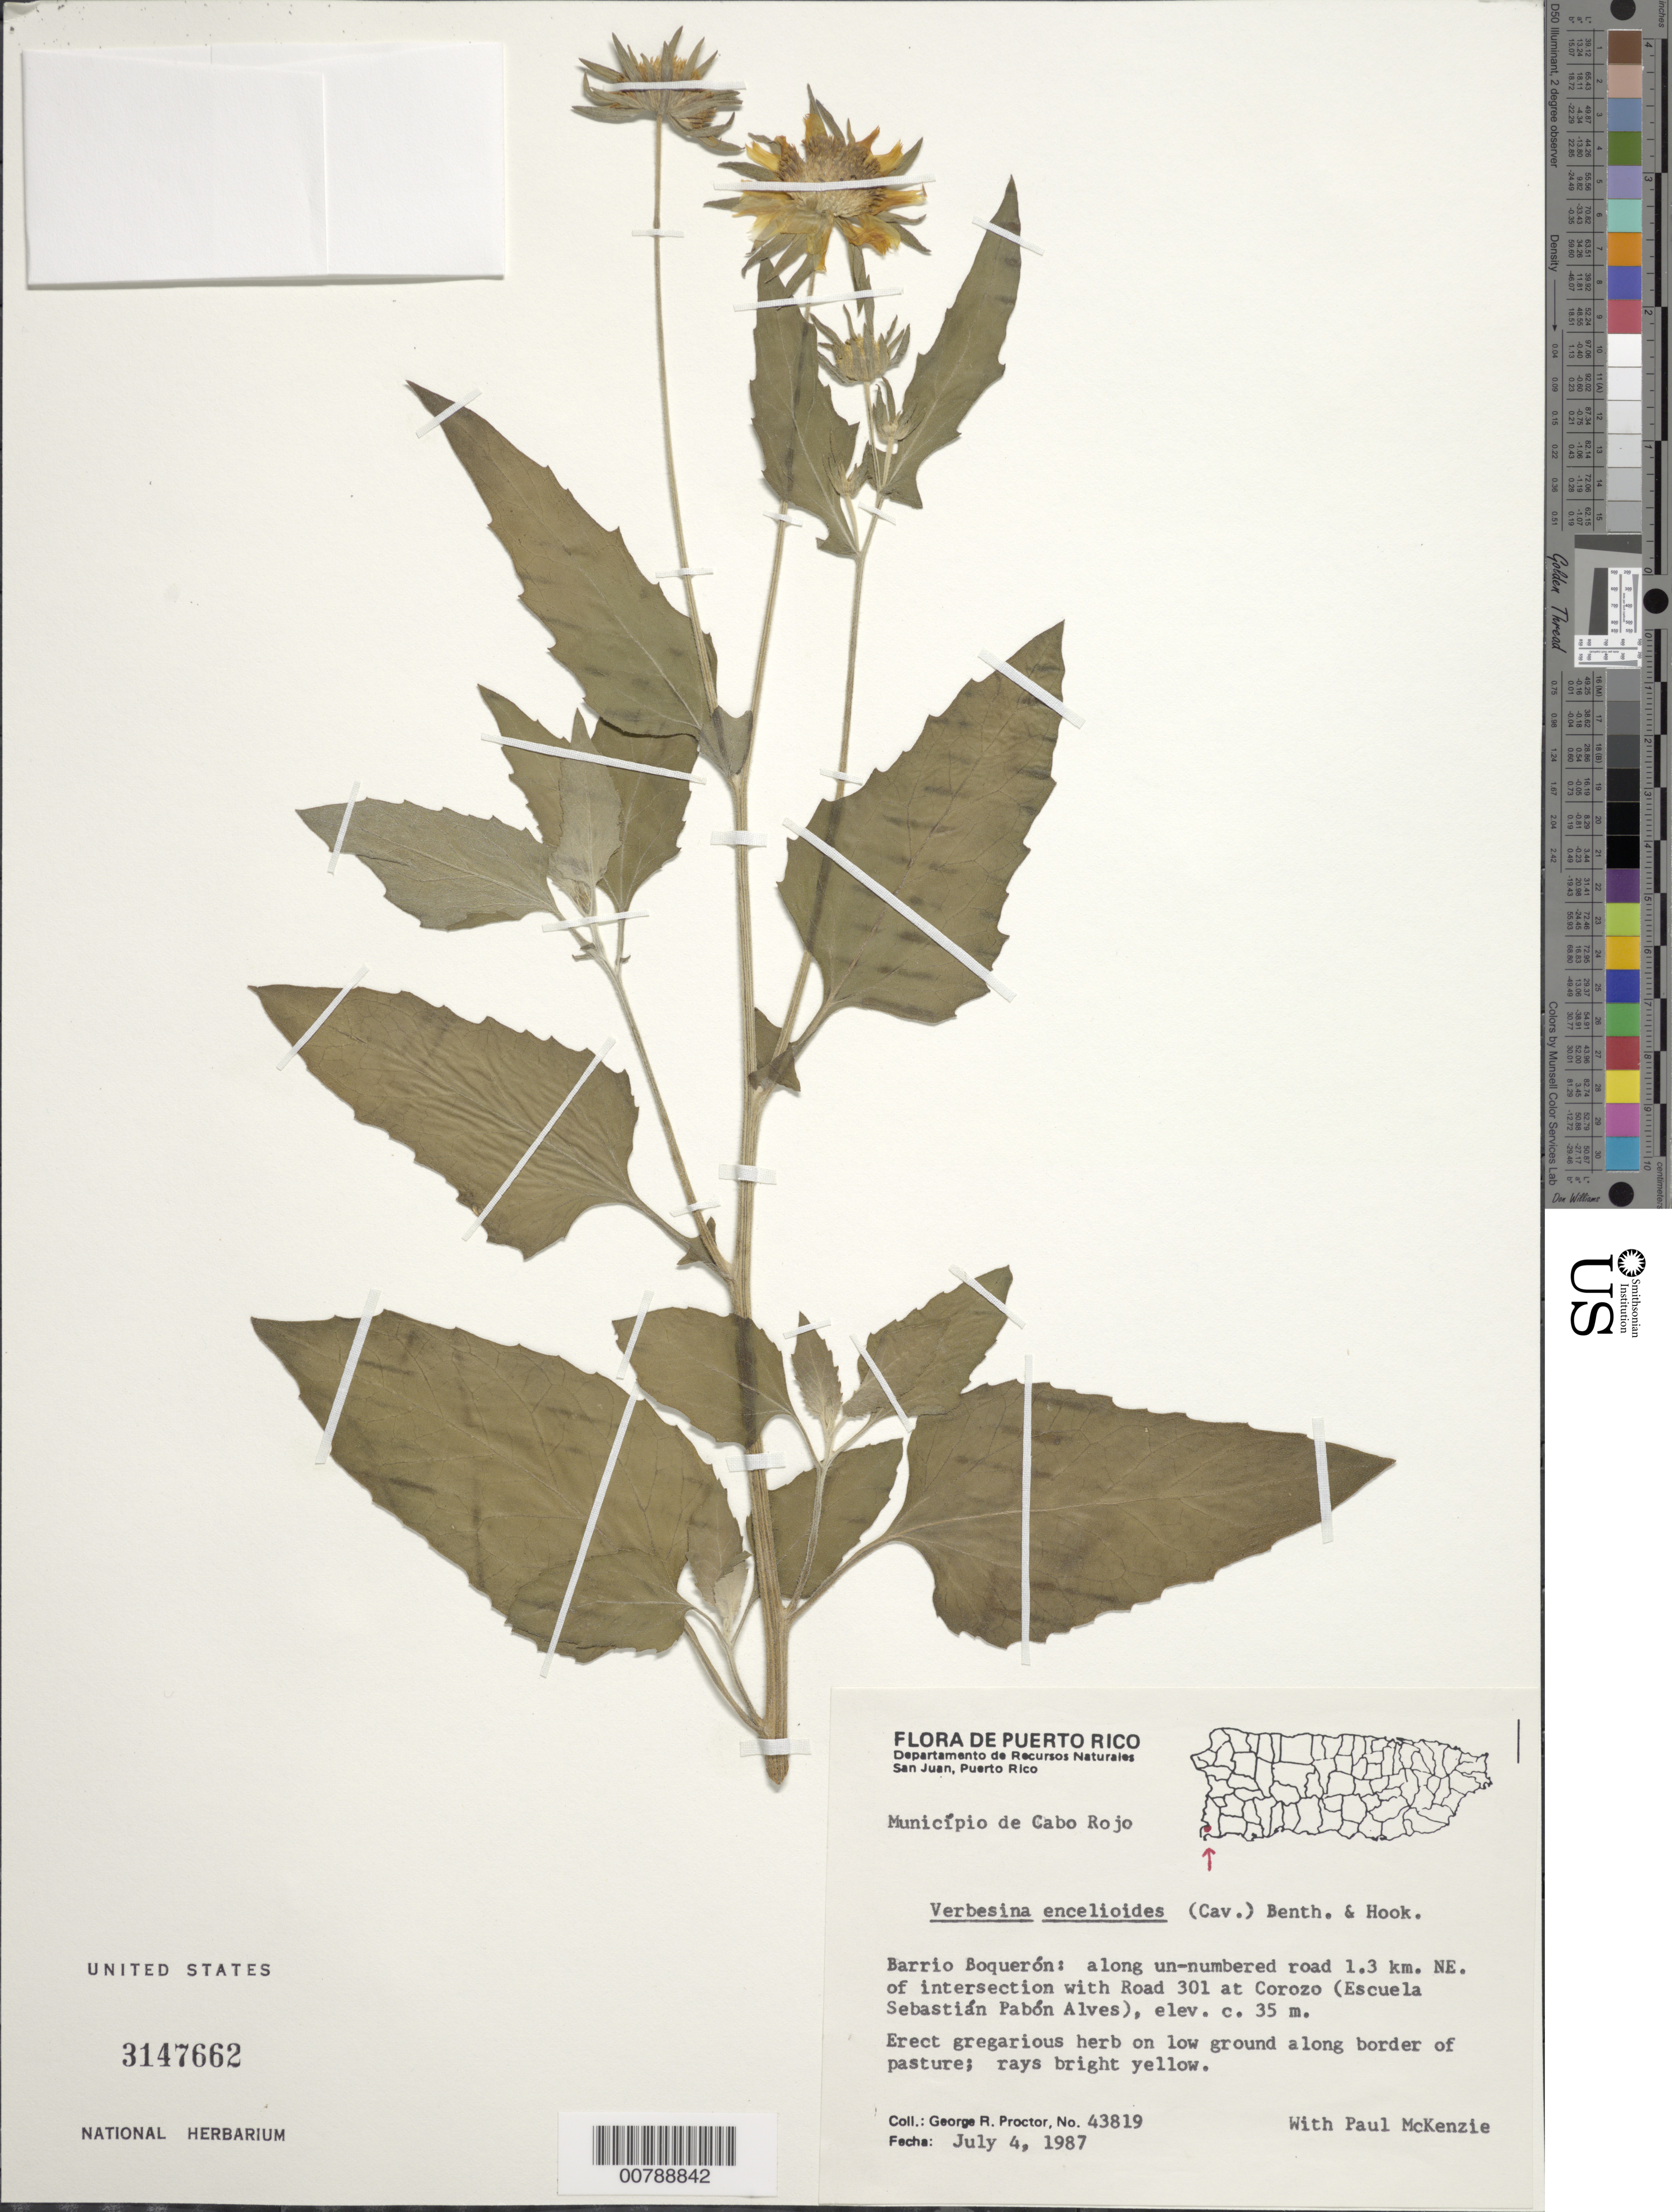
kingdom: Plantae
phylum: Tracheophyta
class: Magnoliopsida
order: Asterales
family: Asteraceae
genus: Verbesina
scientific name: Verbesina encelioides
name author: (Cav.) Benth. & Hook. ex A. Gray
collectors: G. R. Proctor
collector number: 43819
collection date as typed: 04 Jul 1987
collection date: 1987-07-04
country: Puerto Rico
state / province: Cabo Rojo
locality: Municipio de Cabo Rojo. Barrio Boquerón: along un-numbered road 1.3 km NE of intersection with Road 301 at Corozo (Escuela Sebastián Pabón Alves)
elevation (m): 35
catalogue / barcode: US 3147662